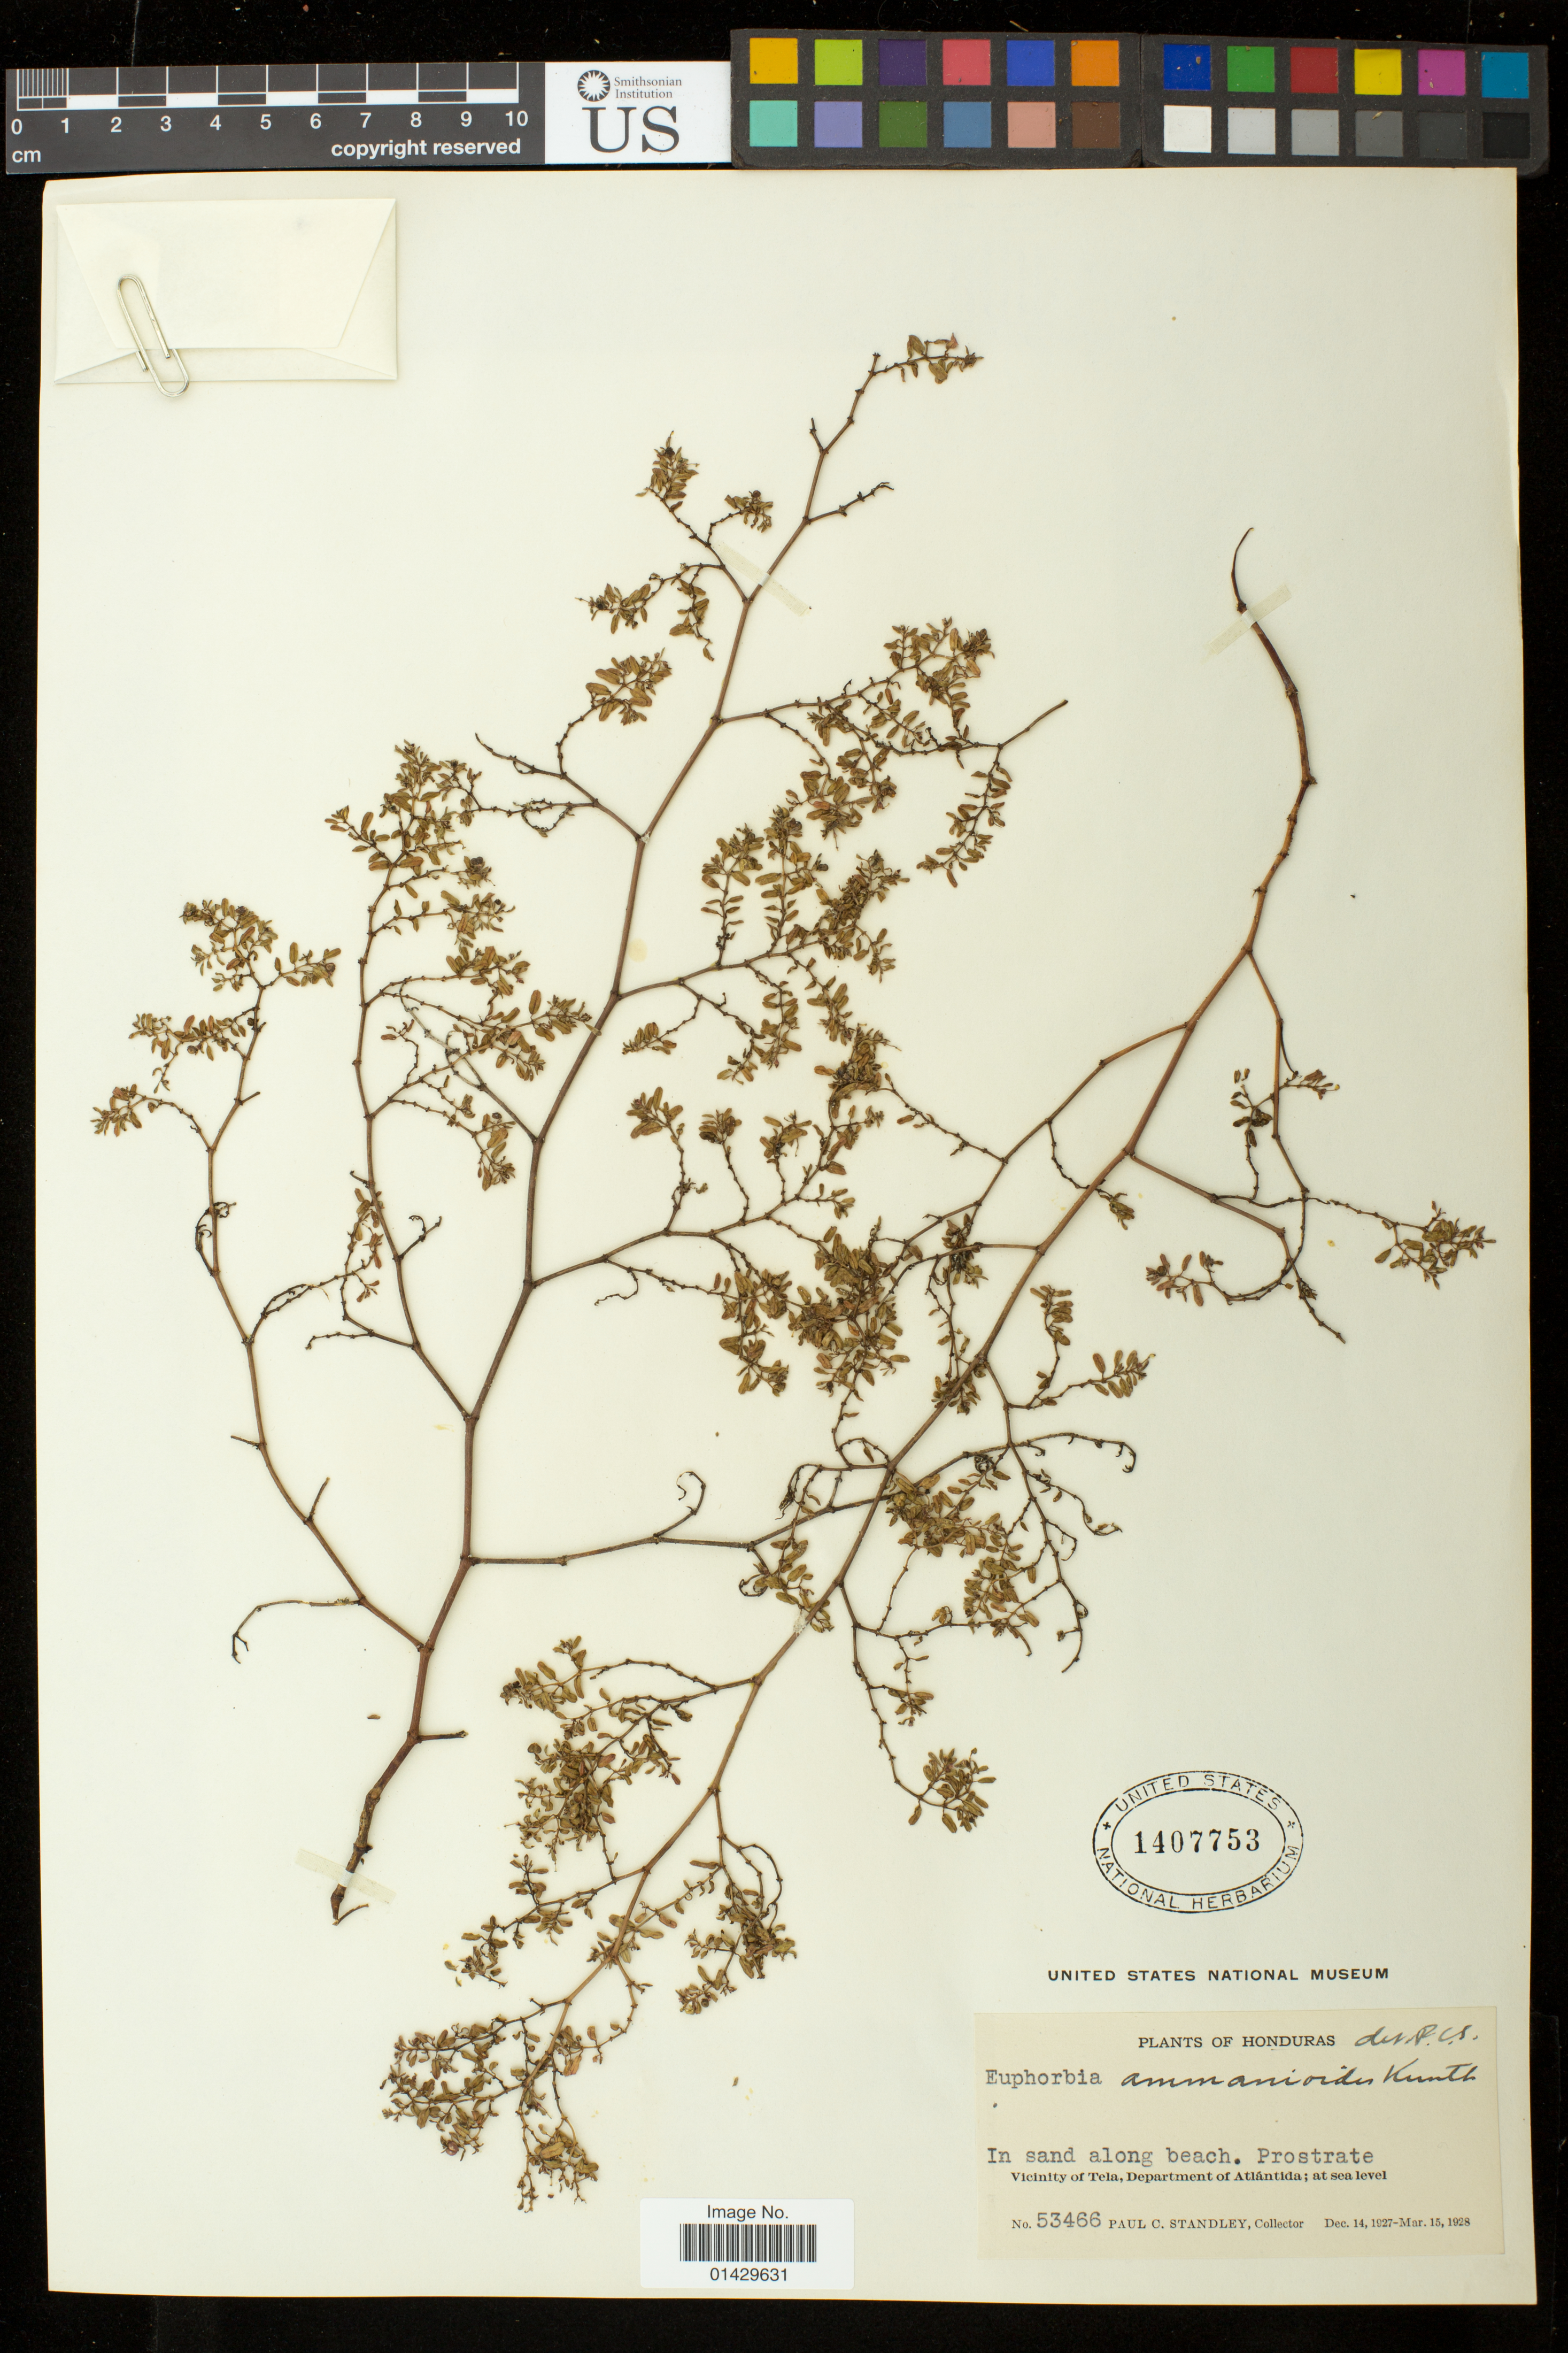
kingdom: Plantae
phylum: Tracheophyta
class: Magnoliopsida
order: Malpighiales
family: Euphorbiaceae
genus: Euphorbia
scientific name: Euphorbia bombensis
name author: Jacq.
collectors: P. C. Standley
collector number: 53466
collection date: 1927-12-14/1928-03-15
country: Honduras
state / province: Atlántida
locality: Vicinity of Tela; at sea level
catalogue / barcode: US 1407753